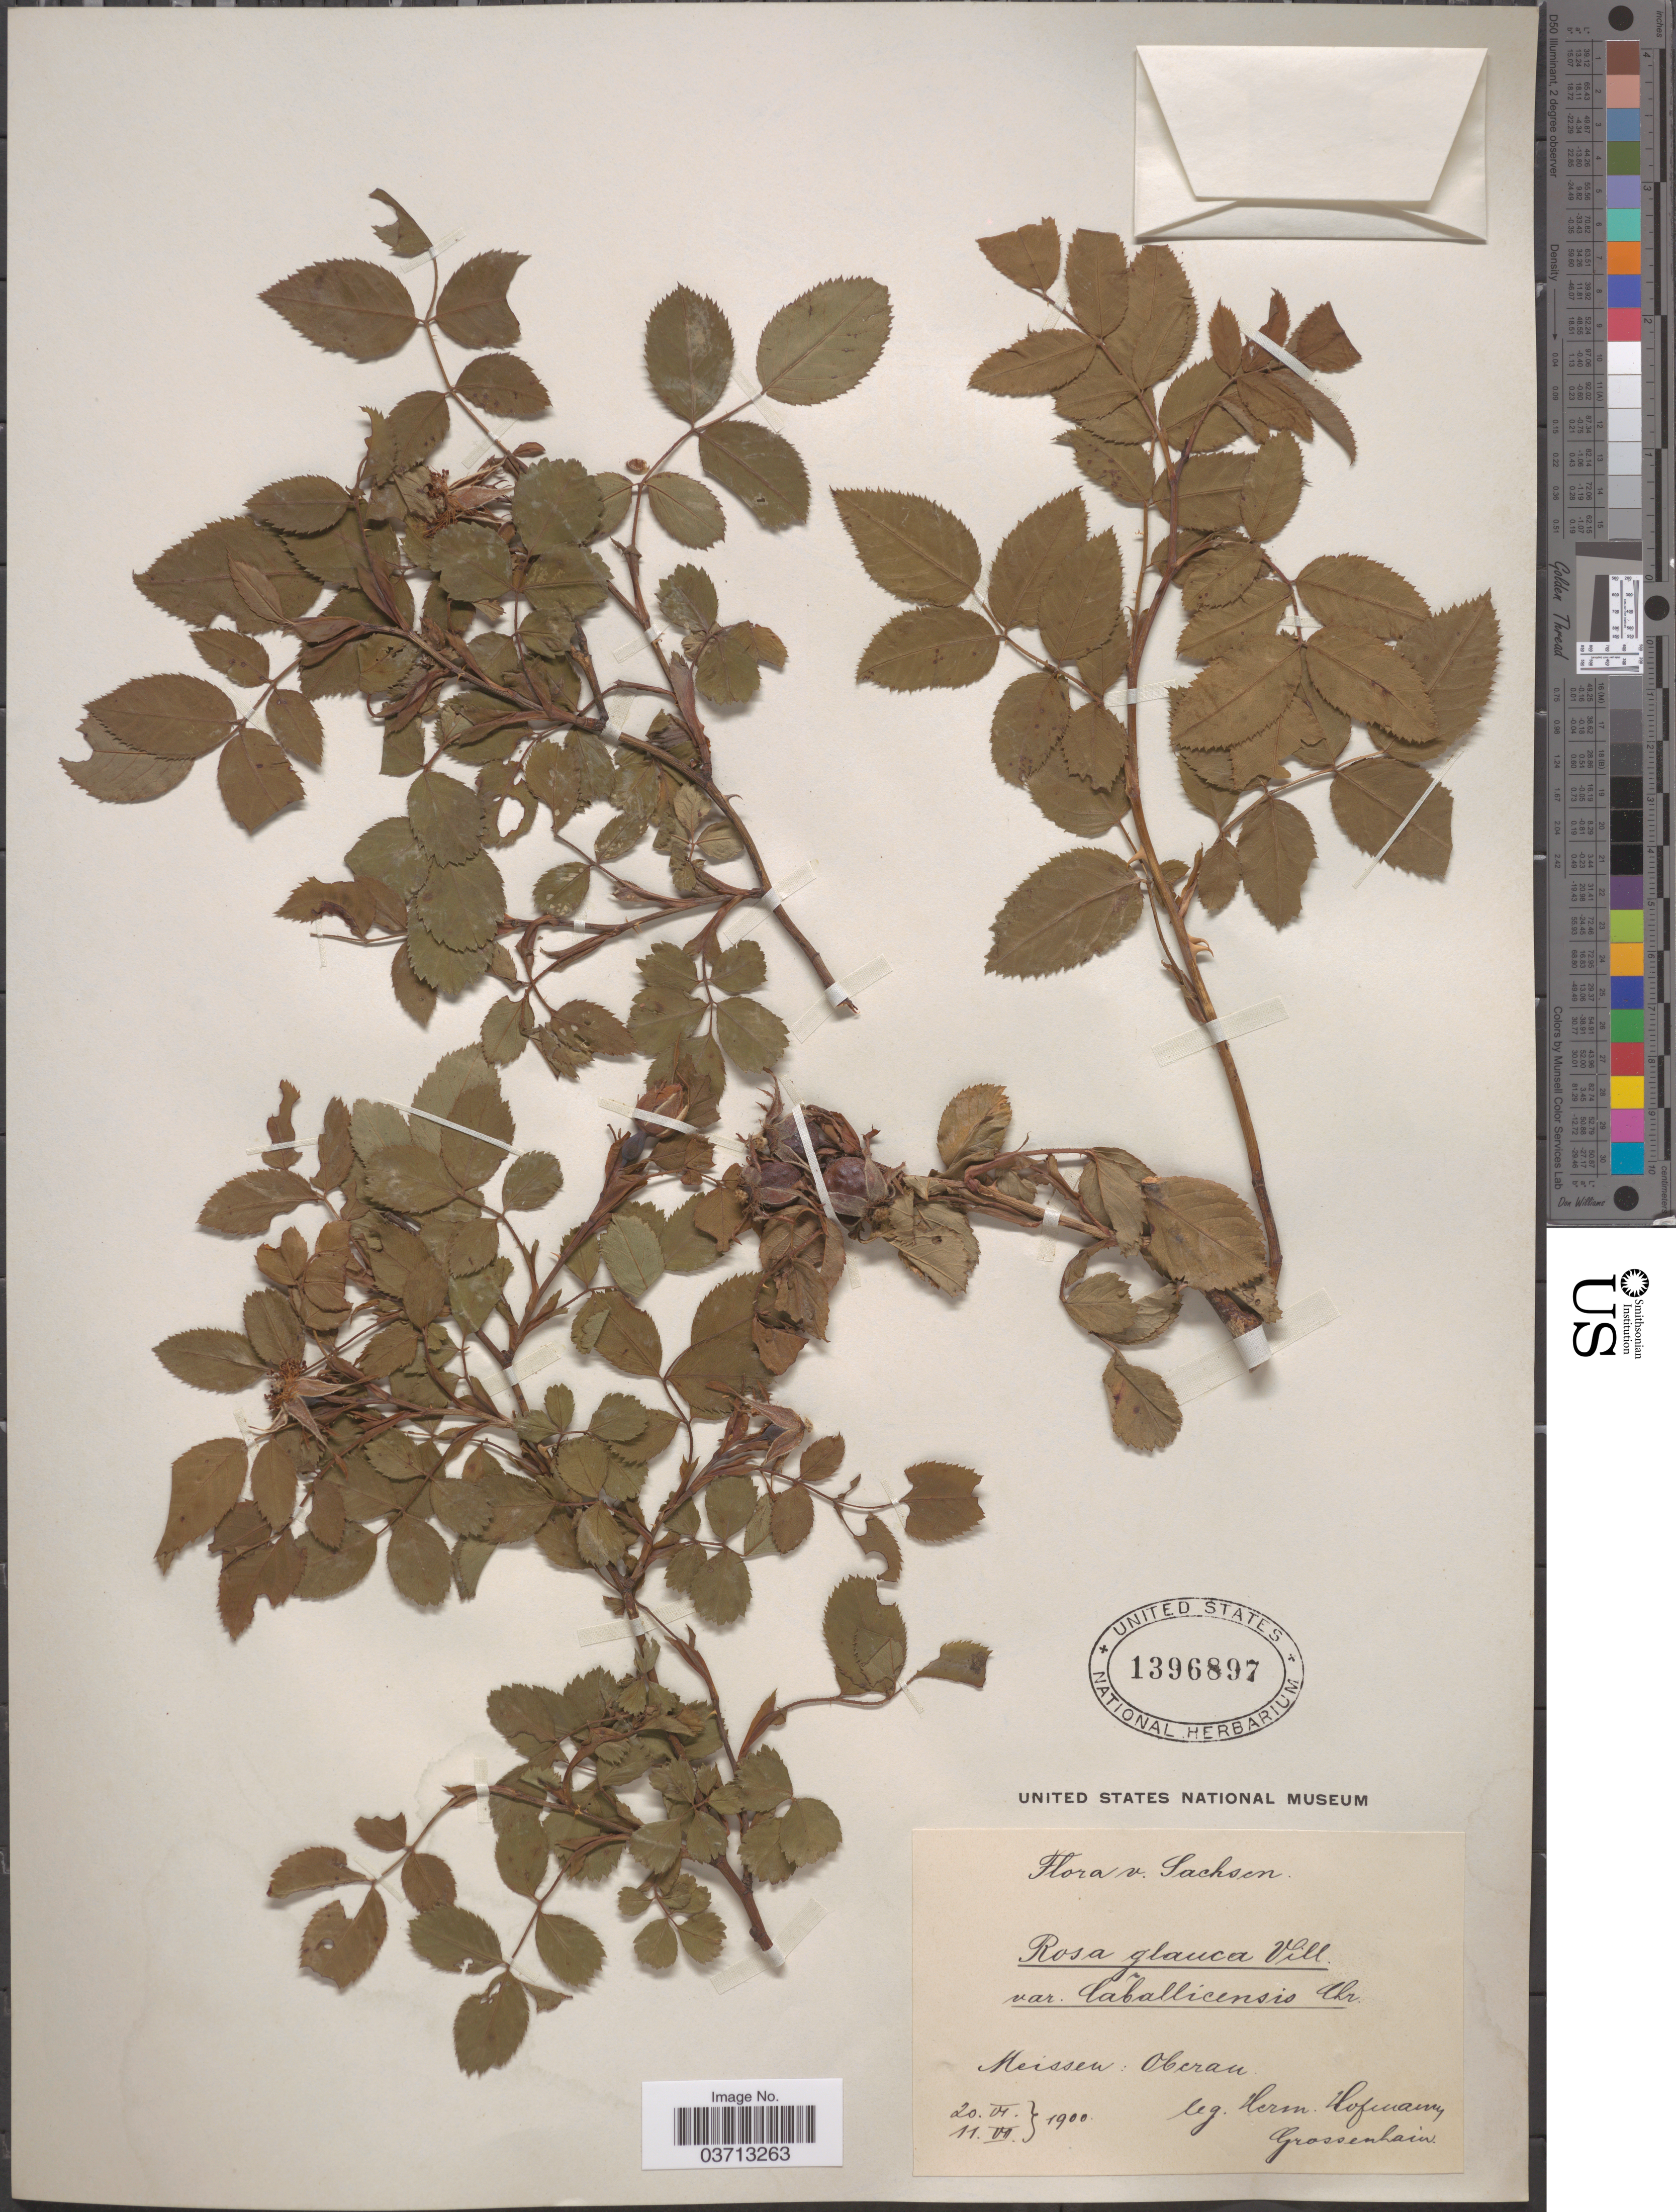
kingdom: Plantae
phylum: Tracheophyta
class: Magnoliopsida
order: Rosales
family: Rosaceae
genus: Rosa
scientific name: Rosa glauca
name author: Pourr.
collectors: H. Hofmann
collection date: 1900-06-20/1900-07-11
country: Germany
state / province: Sachsen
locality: Heissen: Oberan.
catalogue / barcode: US 1396897